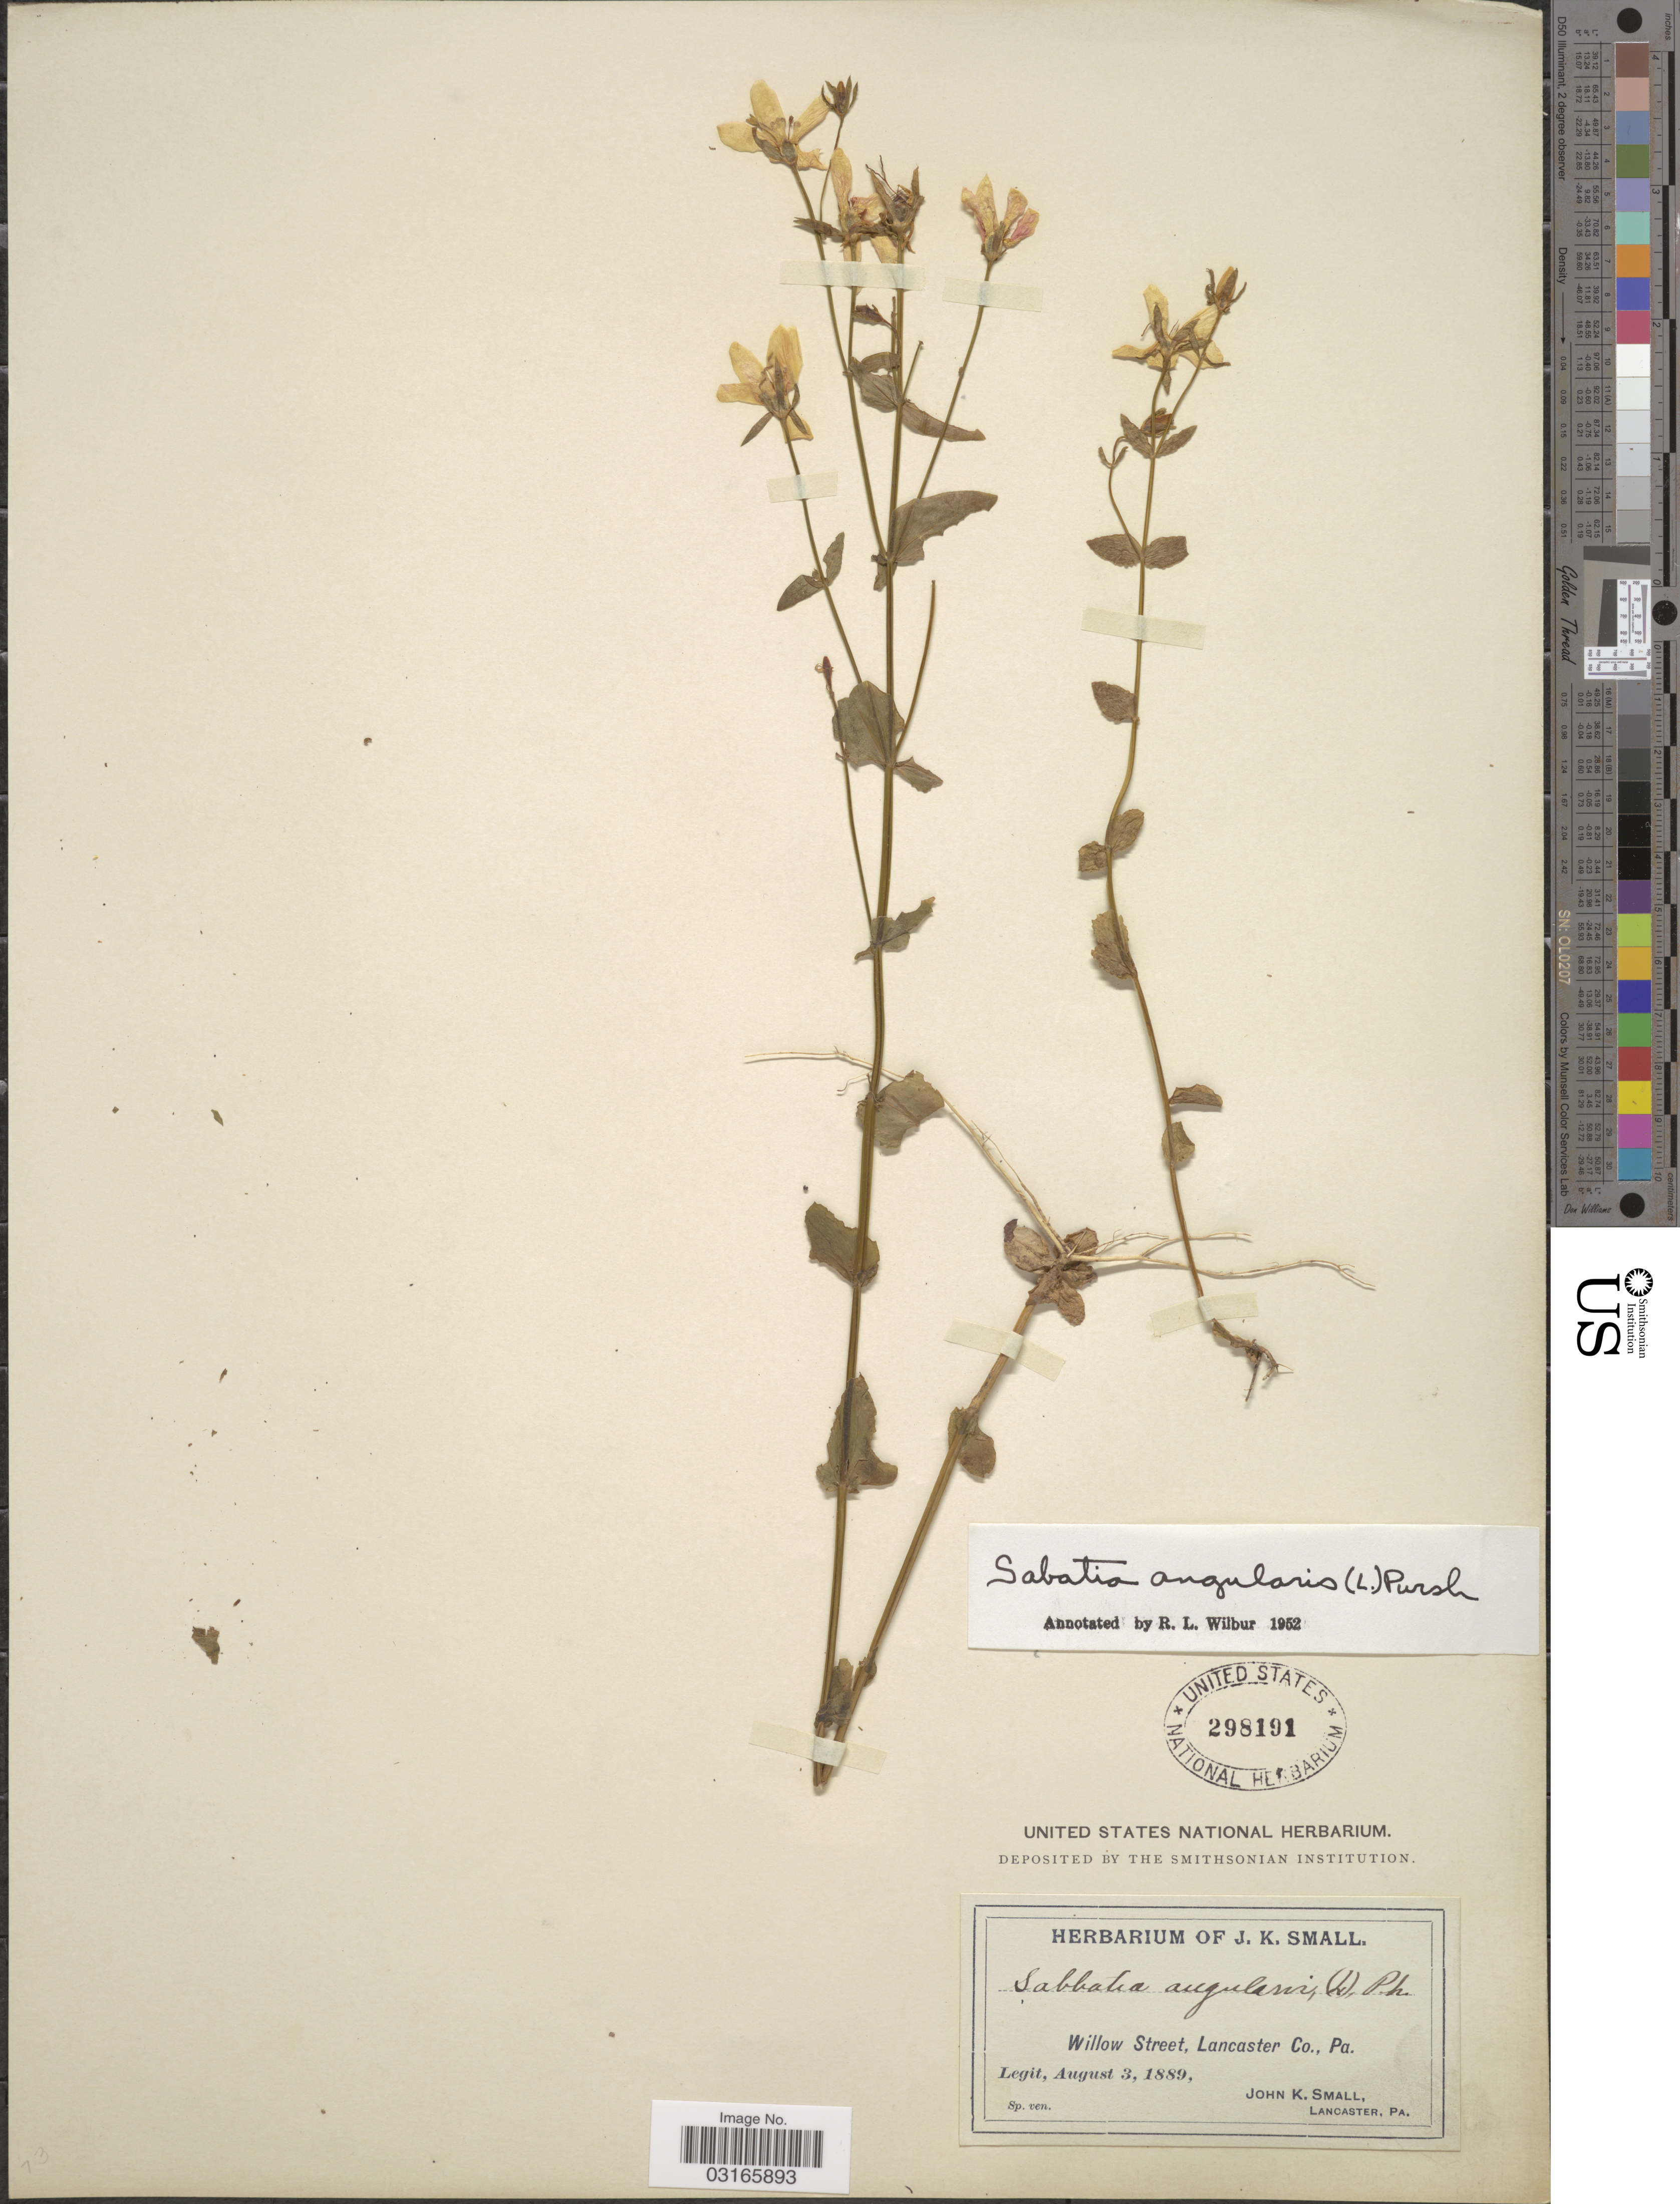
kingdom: Plantae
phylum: Tracheophyta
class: Magnoliopsida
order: Gentianales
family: Gentianaceae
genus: Sabatia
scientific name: Sabatia angularis (L.) Pursh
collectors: J. K. Small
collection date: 1889-08-03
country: United States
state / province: Pennsylvania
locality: Willow Street, Lancaster Co., Pa.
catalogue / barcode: US 298191